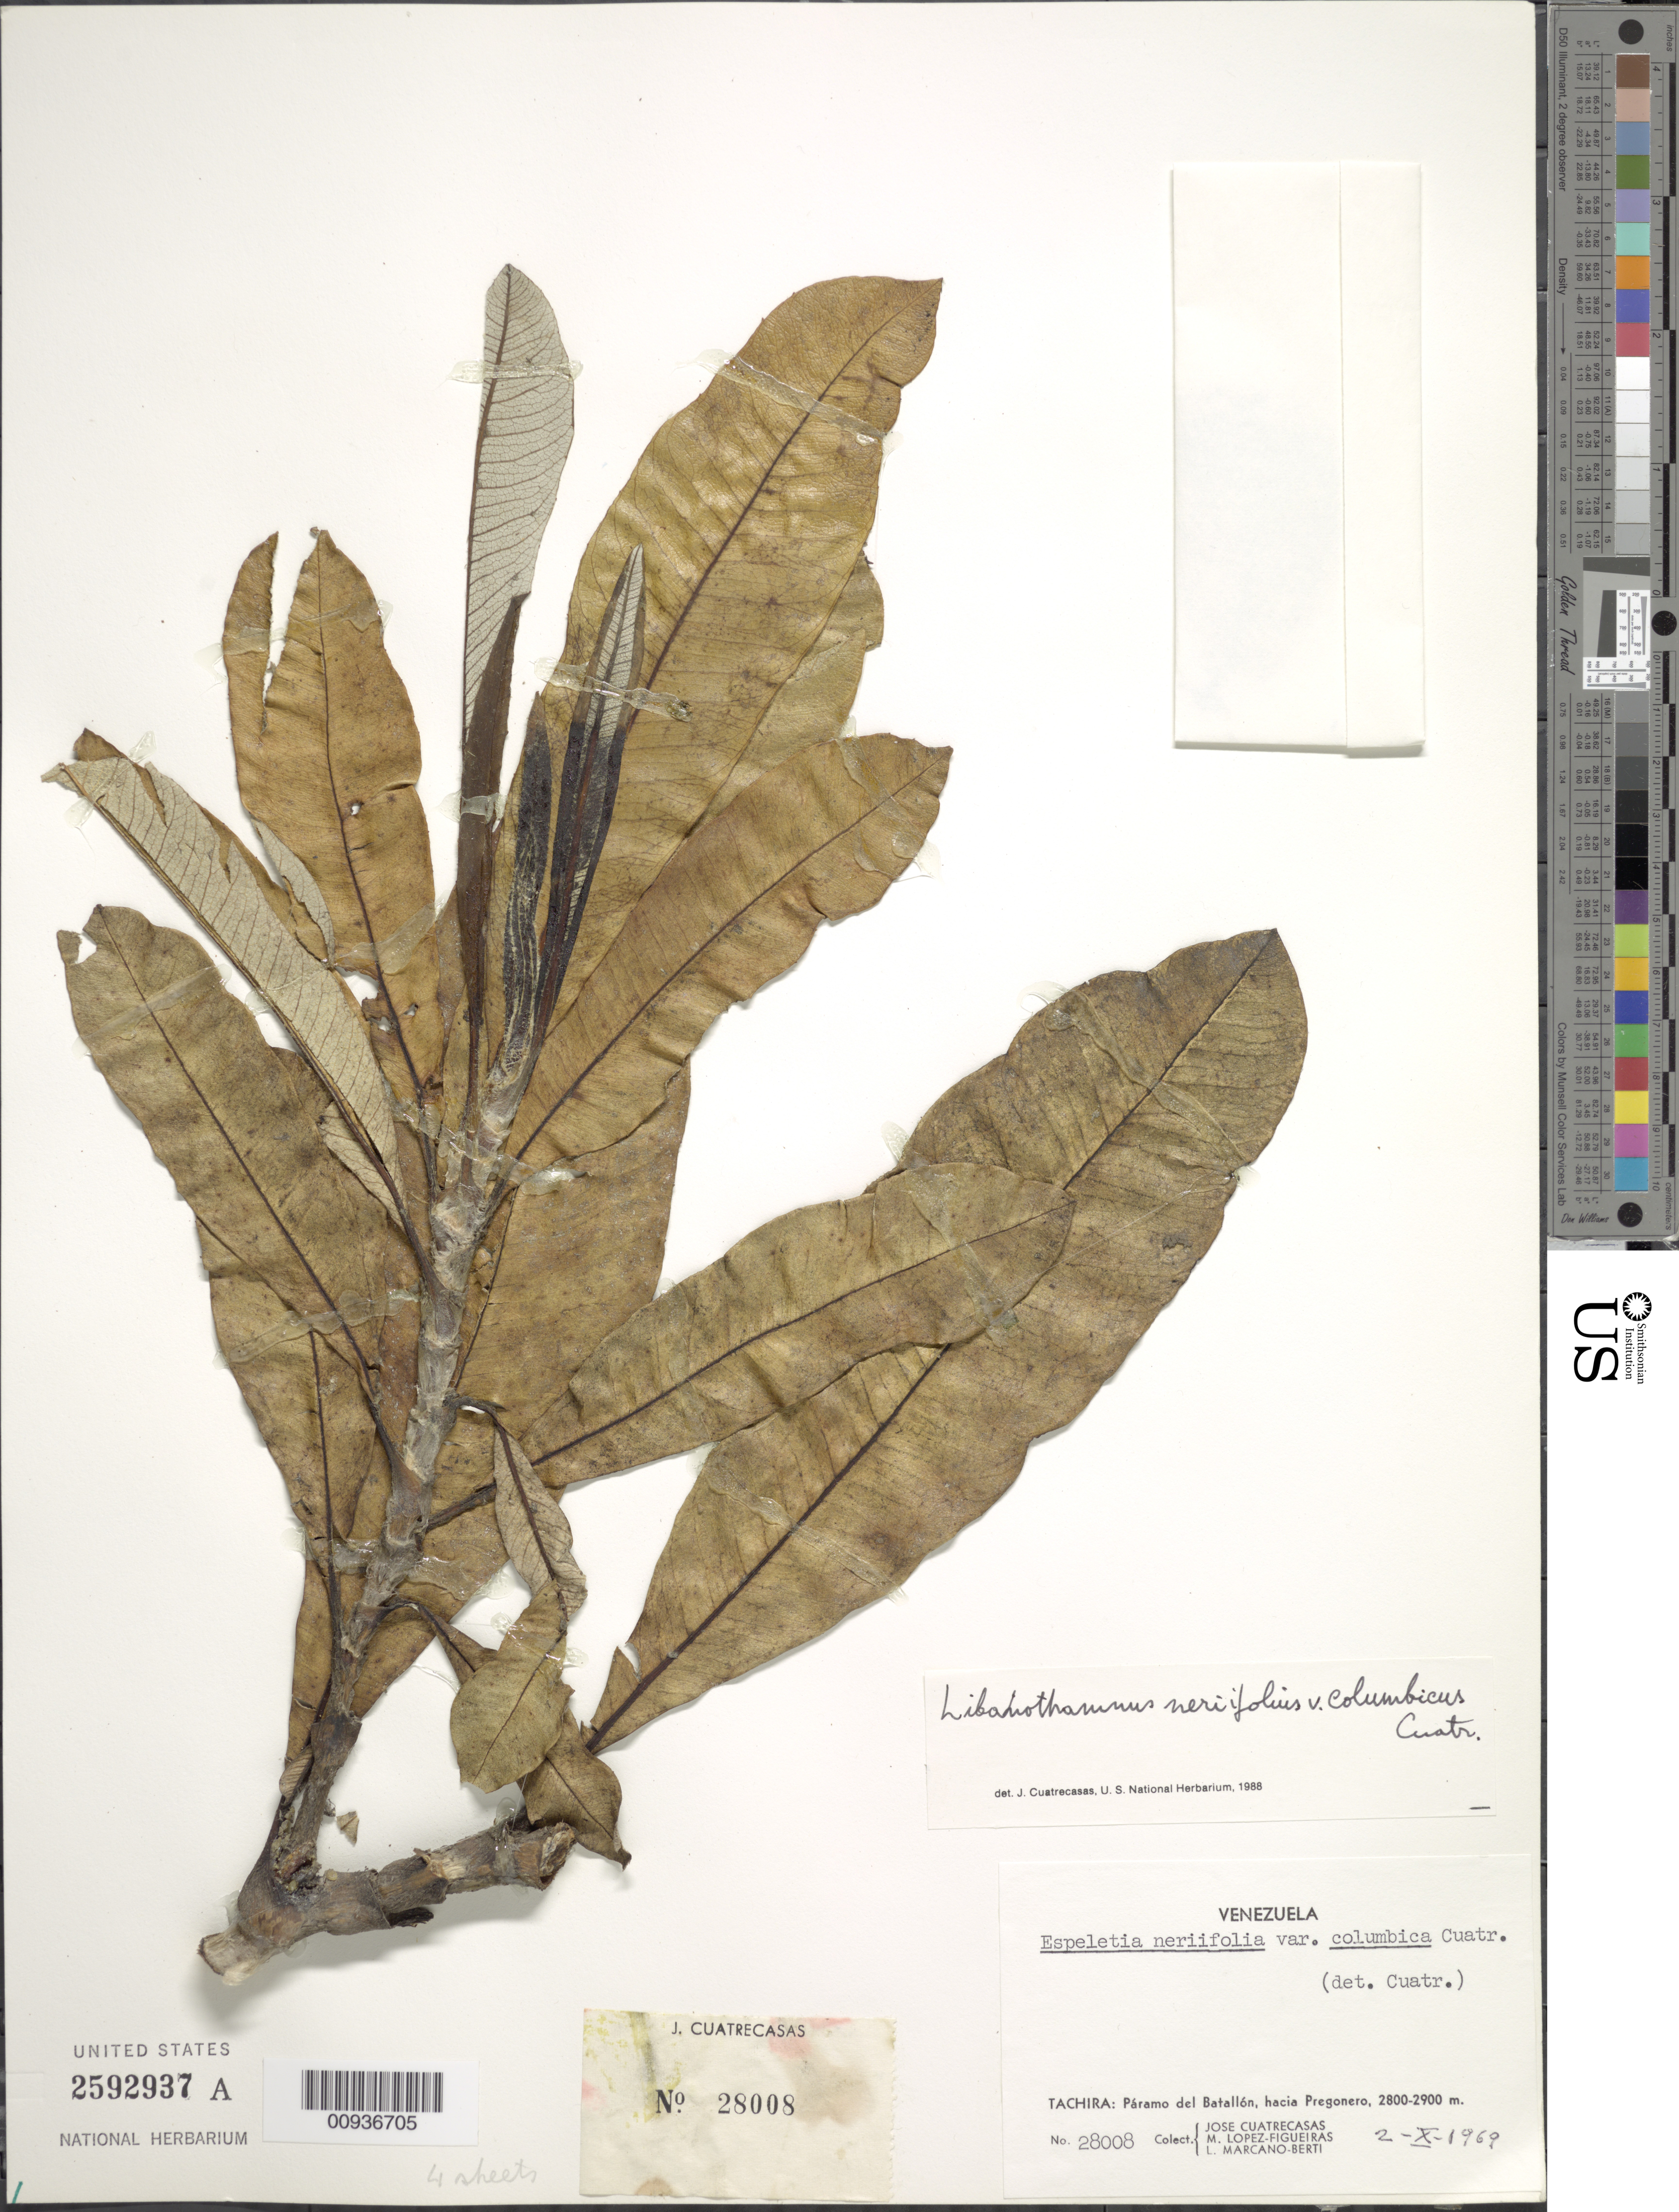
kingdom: Plantae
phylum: Tracheophyta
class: Magnoliopsida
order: Asterales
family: Asteraceae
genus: Libanothamnus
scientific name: Libanothamnus neriifolius var. columbicus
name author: (Cuatrec.) Cuatrec.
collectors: J. Cuatrecasas, M. López Figueiras & L. Marcano-Berti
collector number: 28008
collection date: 1969-10-02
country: Venezuela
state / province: Tachira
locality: Paramo del Batallon, hacia Pregonero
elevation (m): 2800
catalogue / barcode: US 2592937A